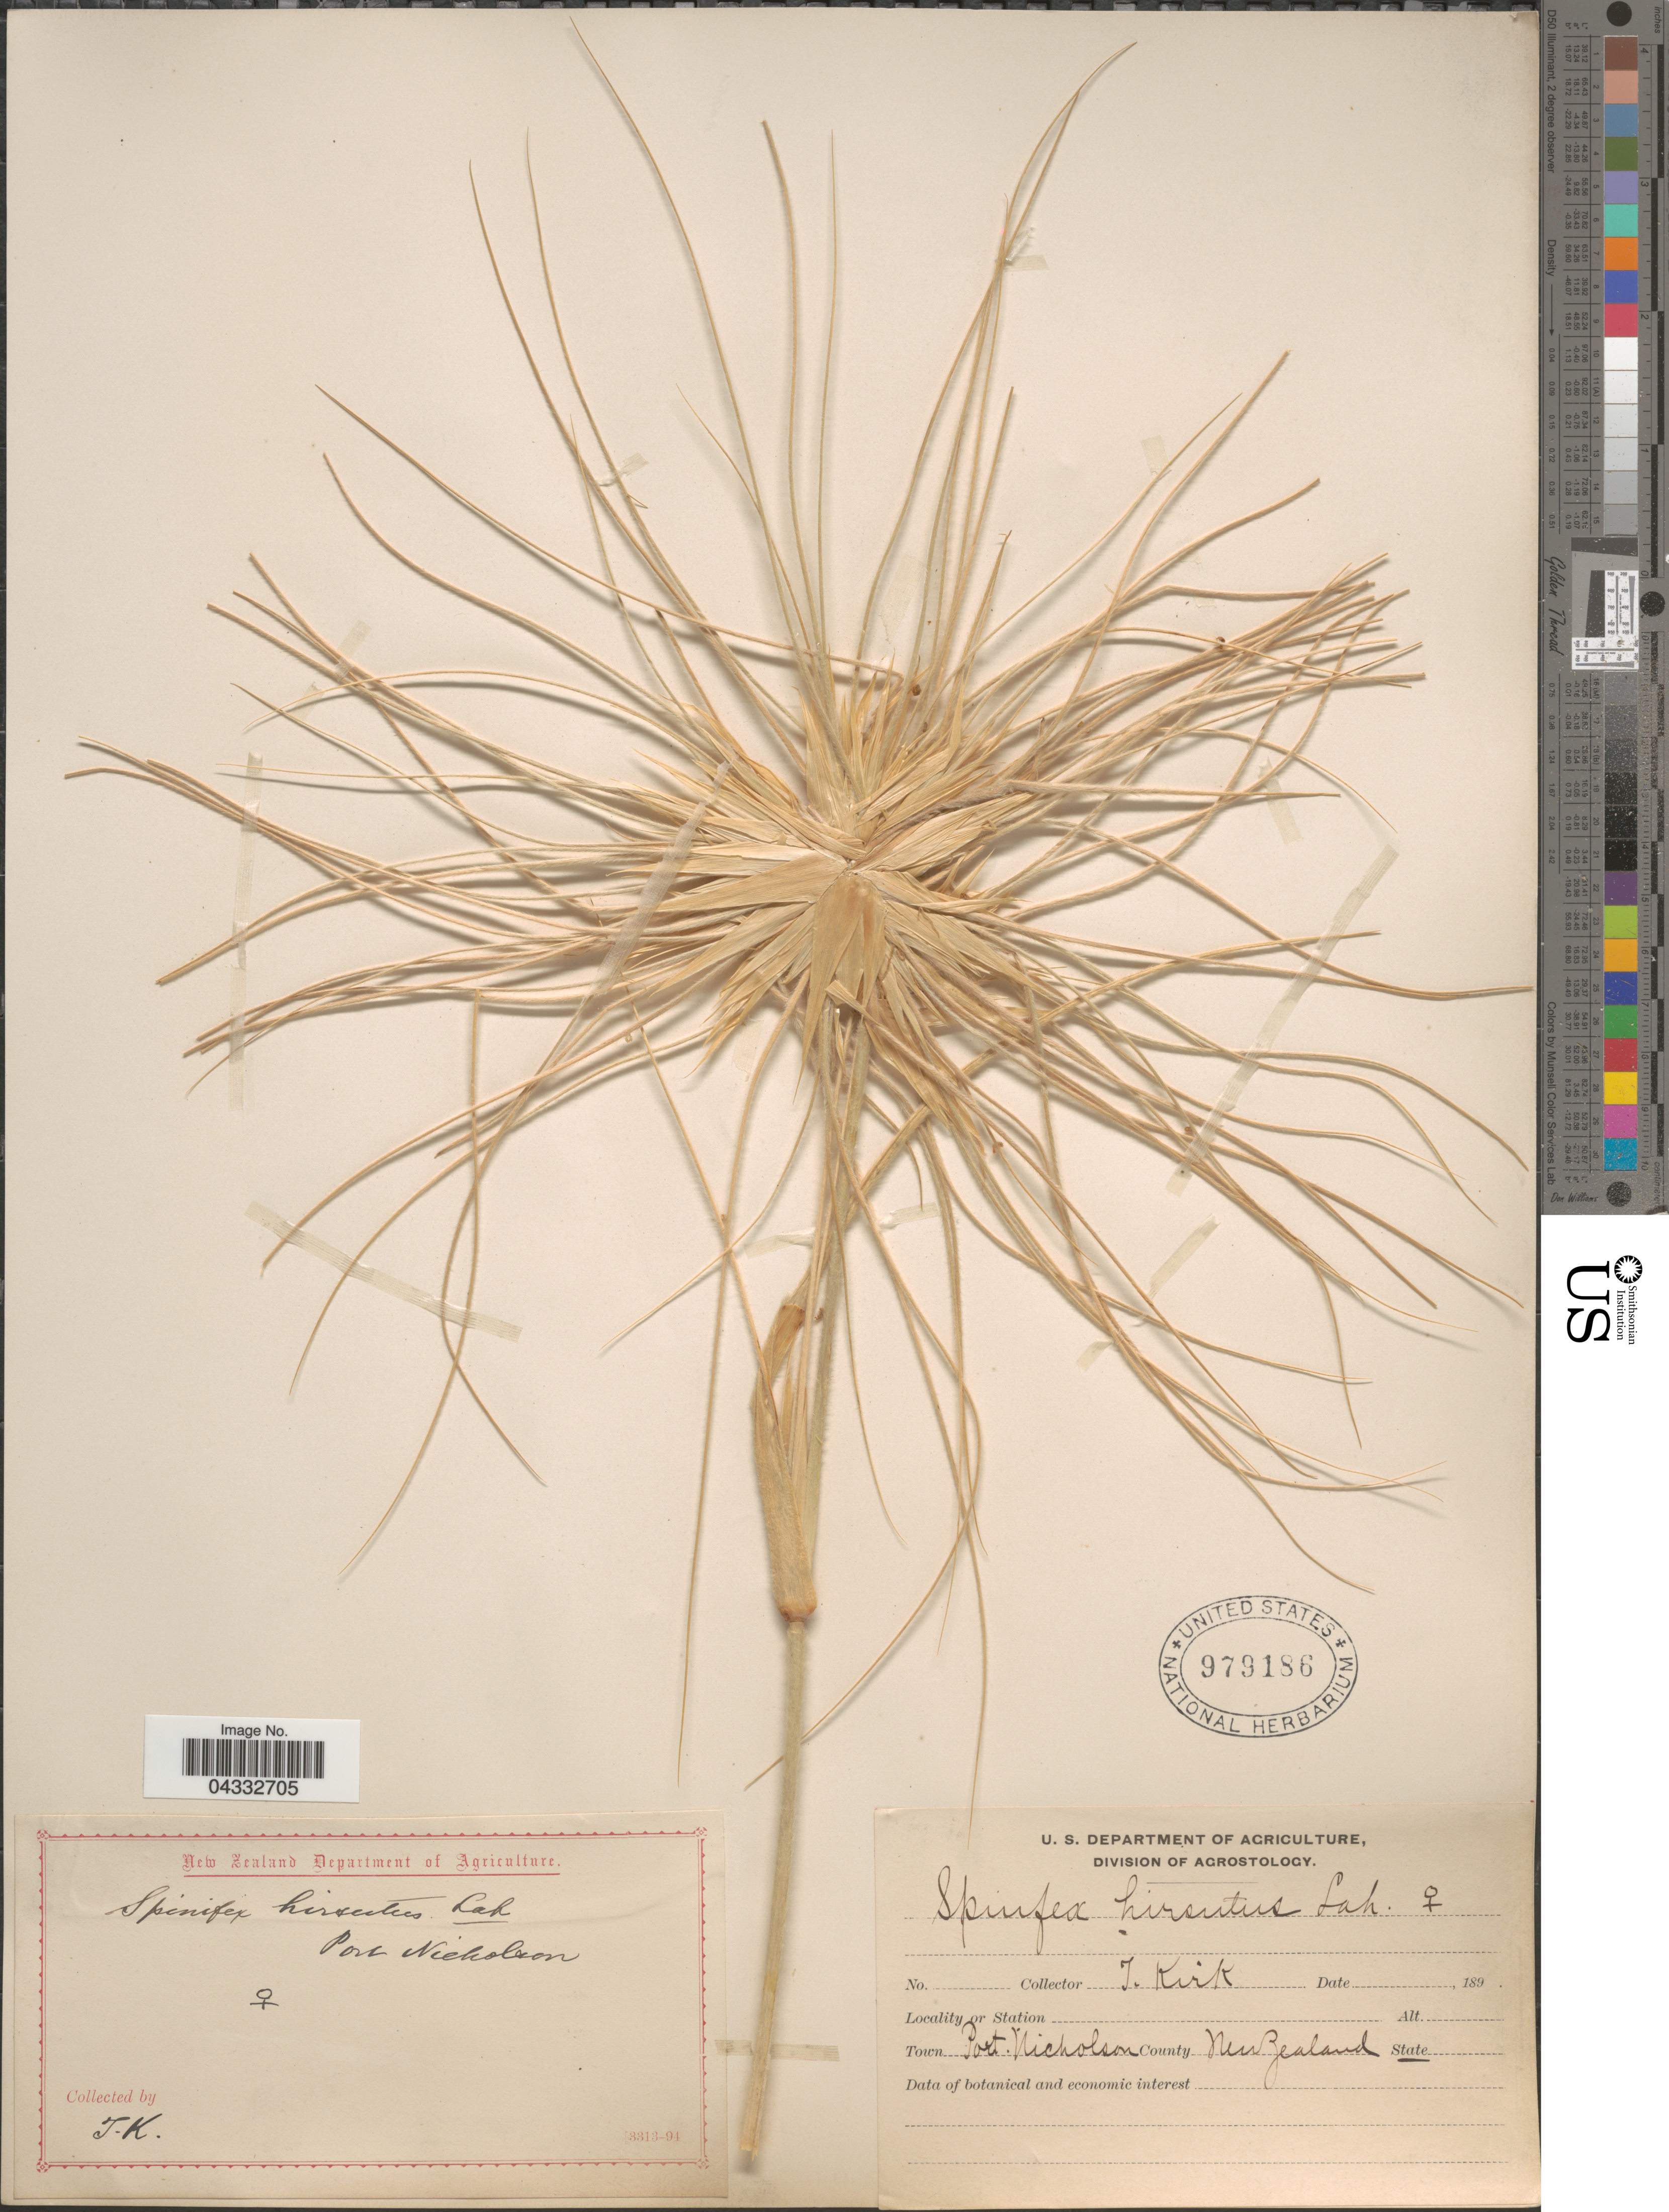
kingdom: Plantae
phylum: Tracheophyta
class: Liliopsida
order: Poales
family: Poaceae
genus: Spinifex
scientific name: Spinifex hirsutus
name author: Labill.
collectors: T. Kirk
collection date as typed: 189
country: New Zealand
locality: Town Port Nicholson.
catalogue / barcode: US 979186